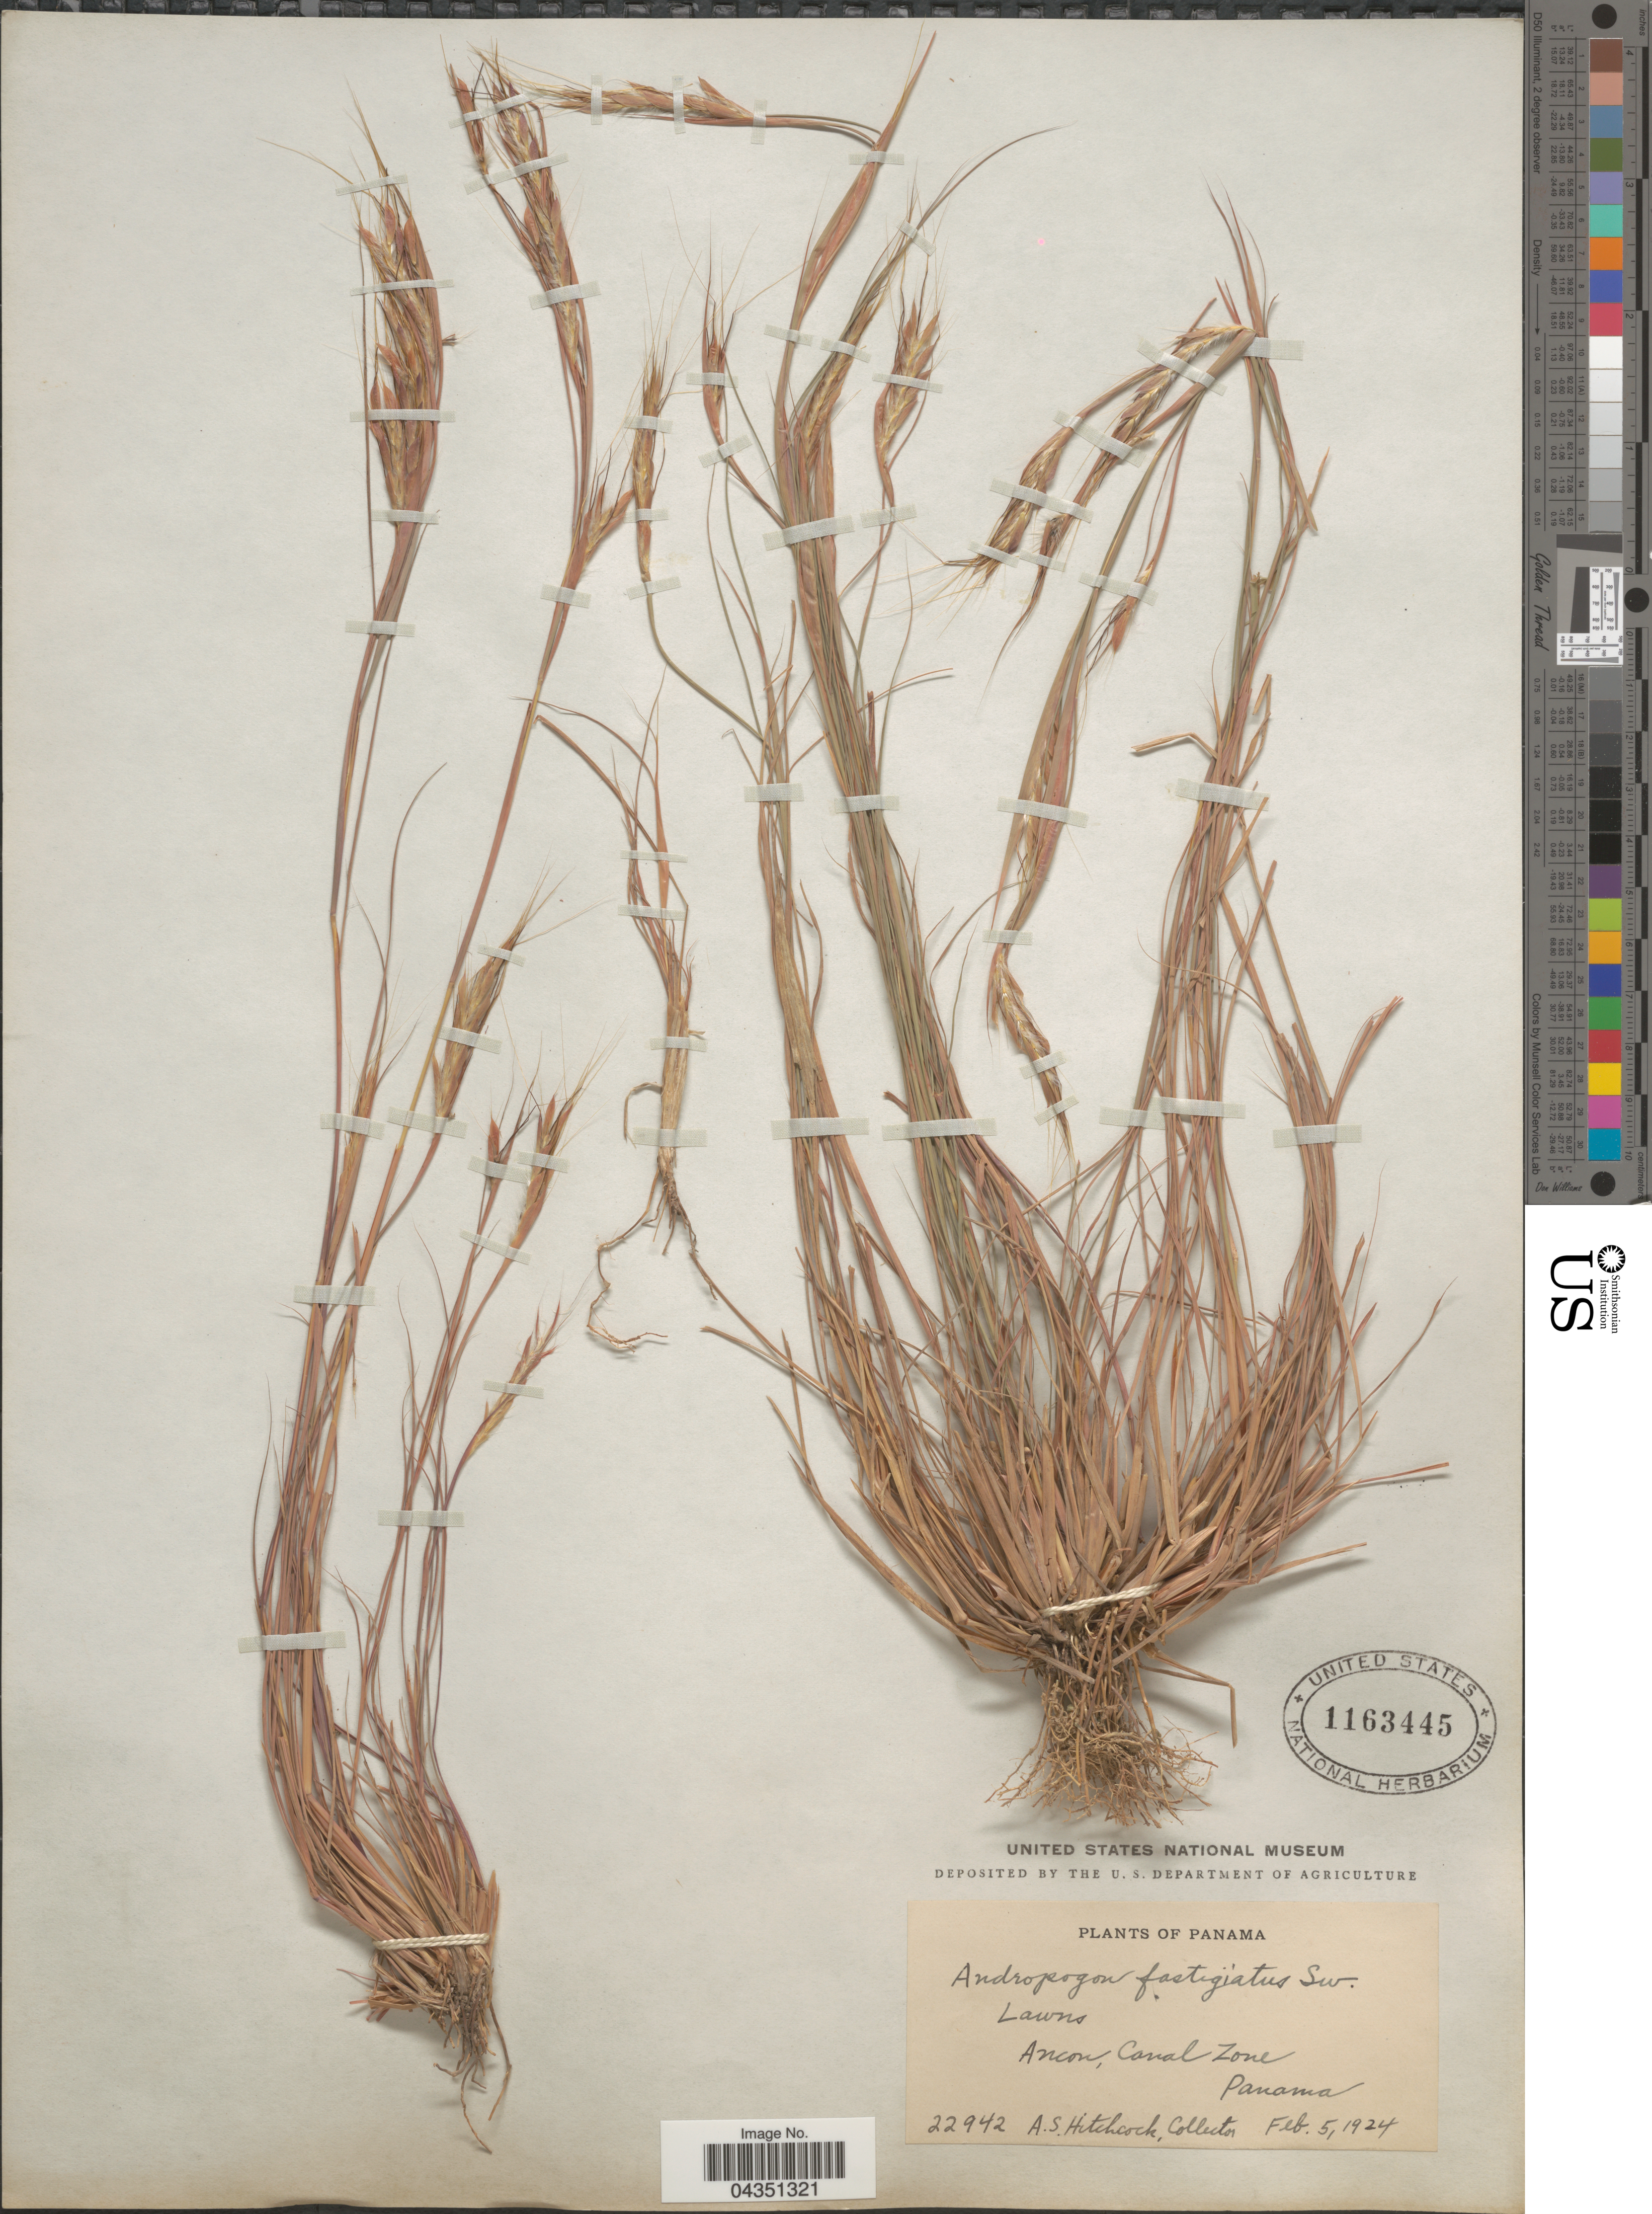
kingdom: Plantae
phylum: Tracheophyta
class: Liliopsida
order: Poales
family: Poaceae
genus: Diectomis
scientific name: Diectomis fastigiata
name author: (Sw.) P. Beauv.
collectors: A. S. Hitchcock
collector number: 22942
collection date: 1924-02-05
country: Panama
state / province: Colón / Panamá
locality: Lawns. Ancon, Canal Zone.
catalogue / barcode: US 1163445